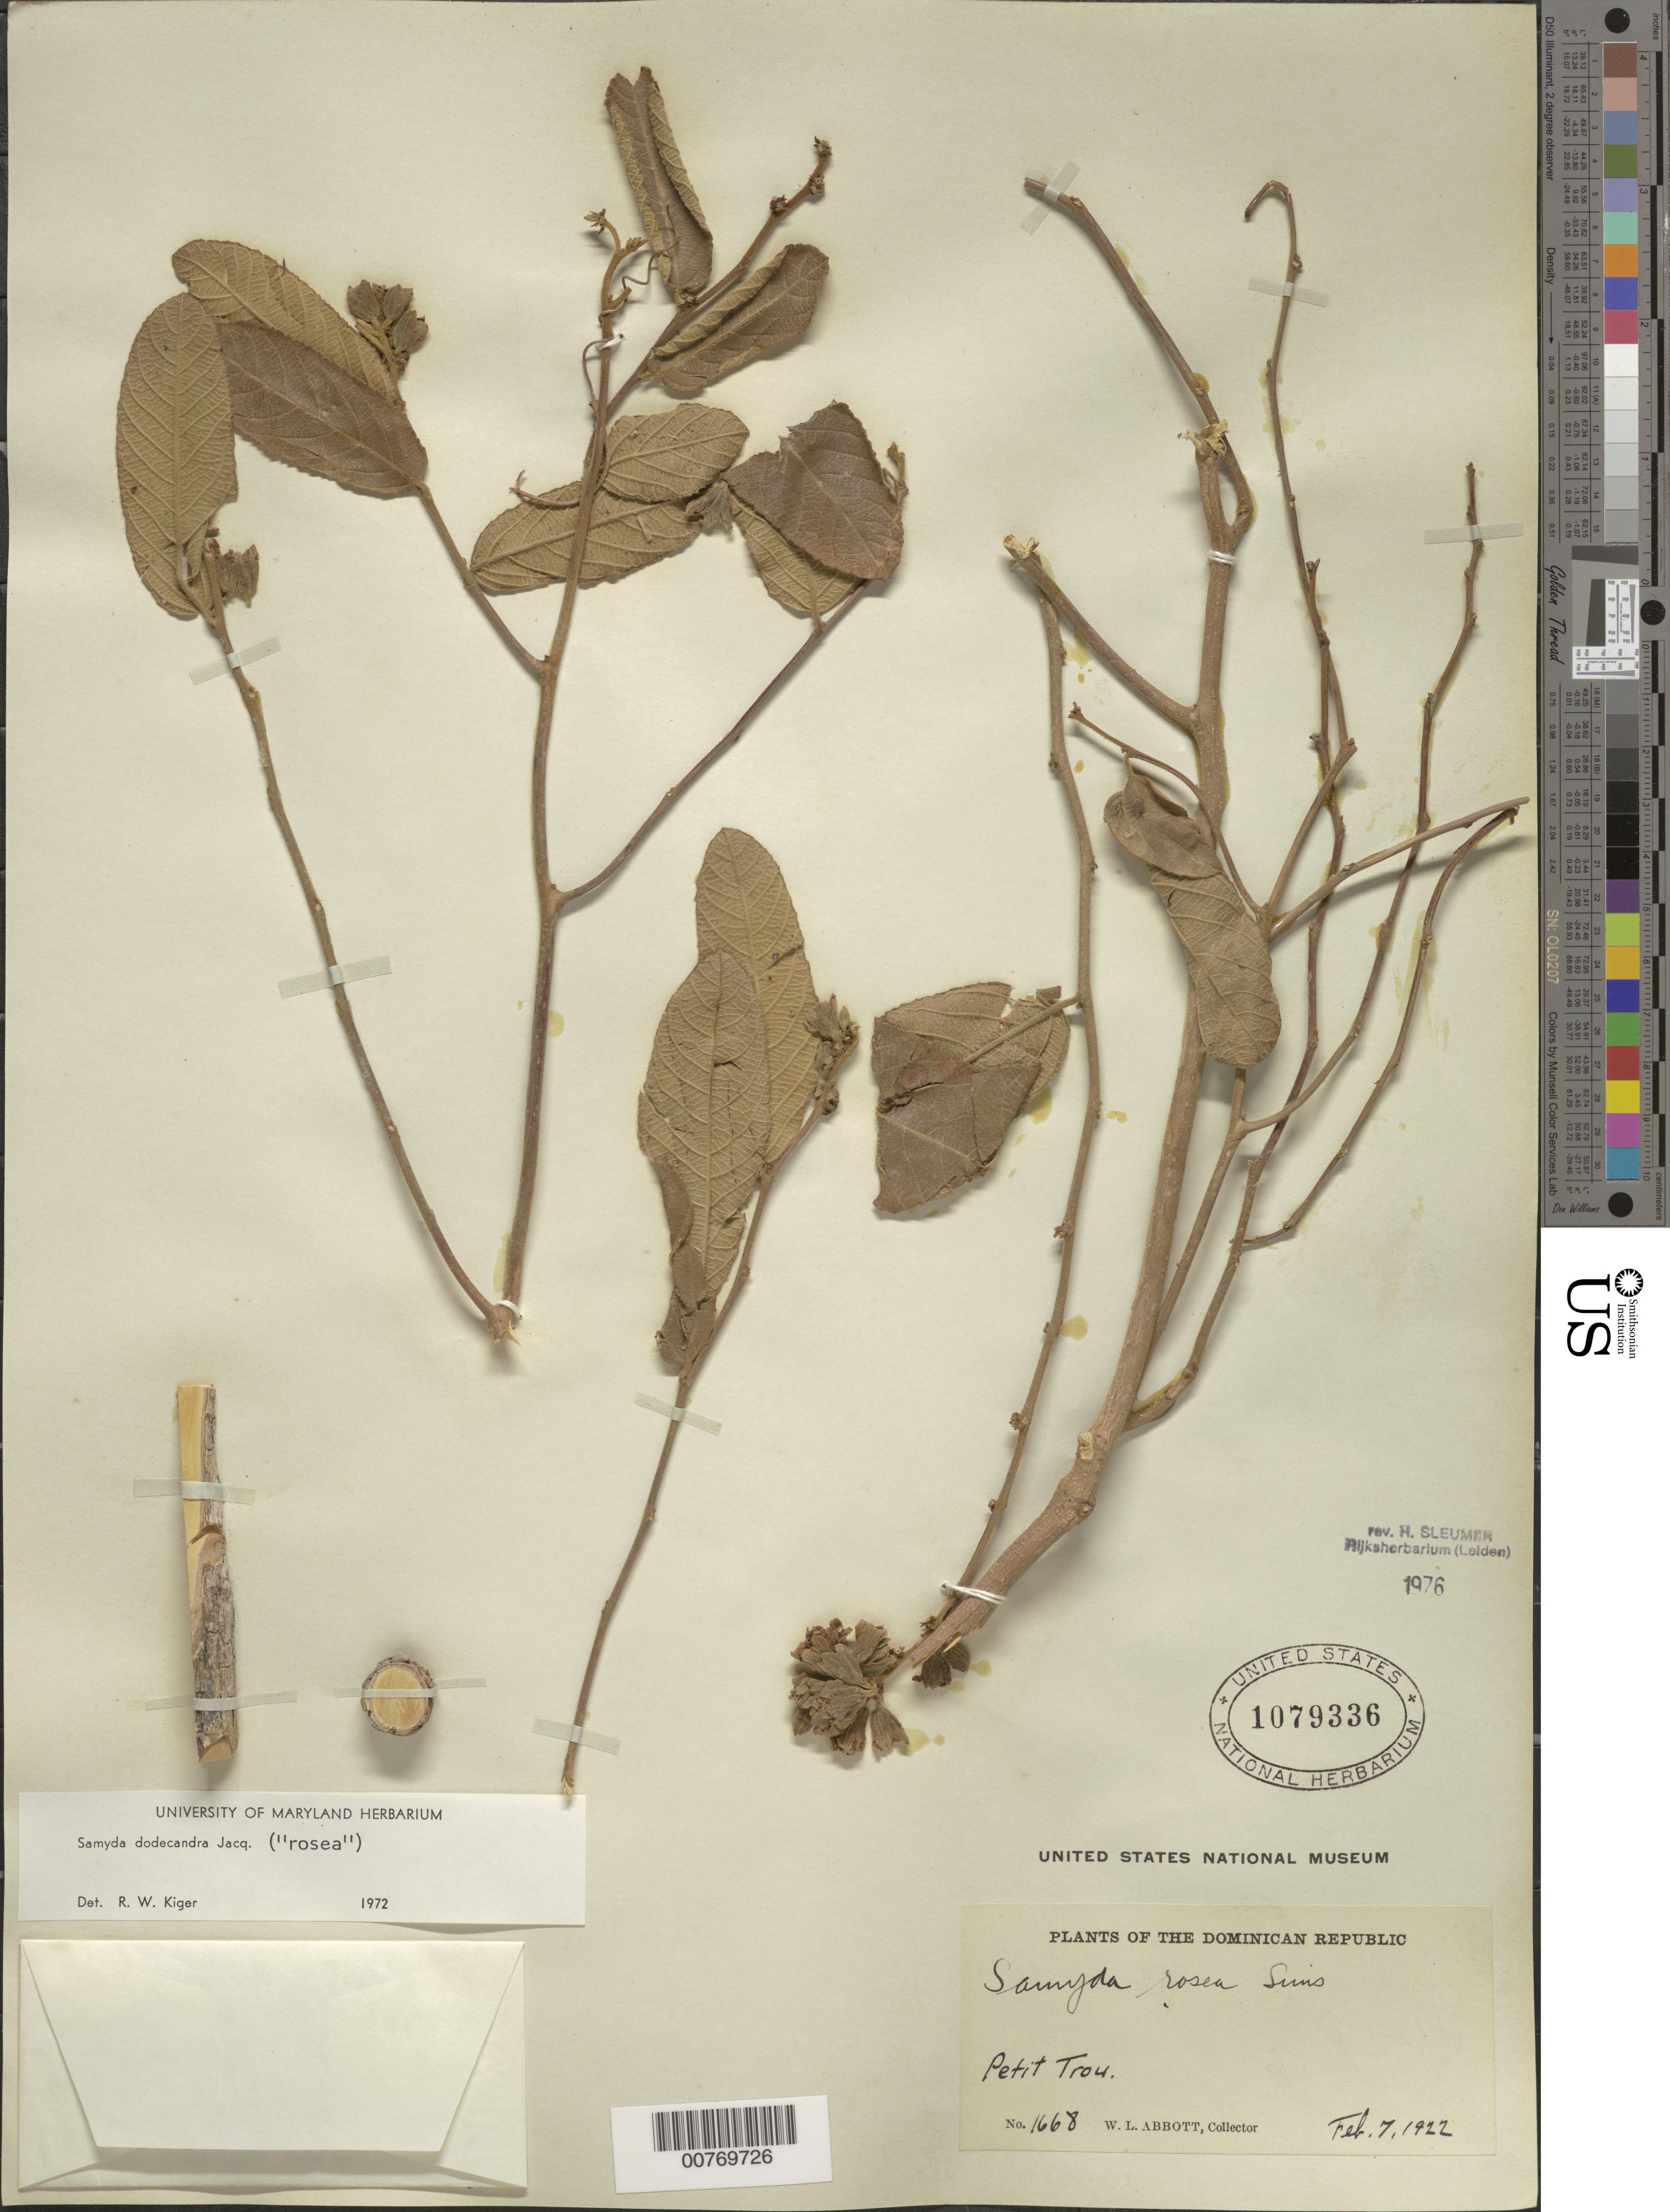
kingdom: Plantae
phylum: Tracheophyta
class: Magnoliopsida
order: Malpighiales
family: Salicaceae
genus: Casearia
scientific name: Casearia dodecandra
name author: (Jacq.) T. Samar. & M.H. Alford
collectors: W. L. Abbott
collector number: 1668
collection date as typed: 07 Feb 1922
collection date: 1922-02-07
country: Dominican Republic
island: Hispaniola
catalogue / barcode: US 1079336